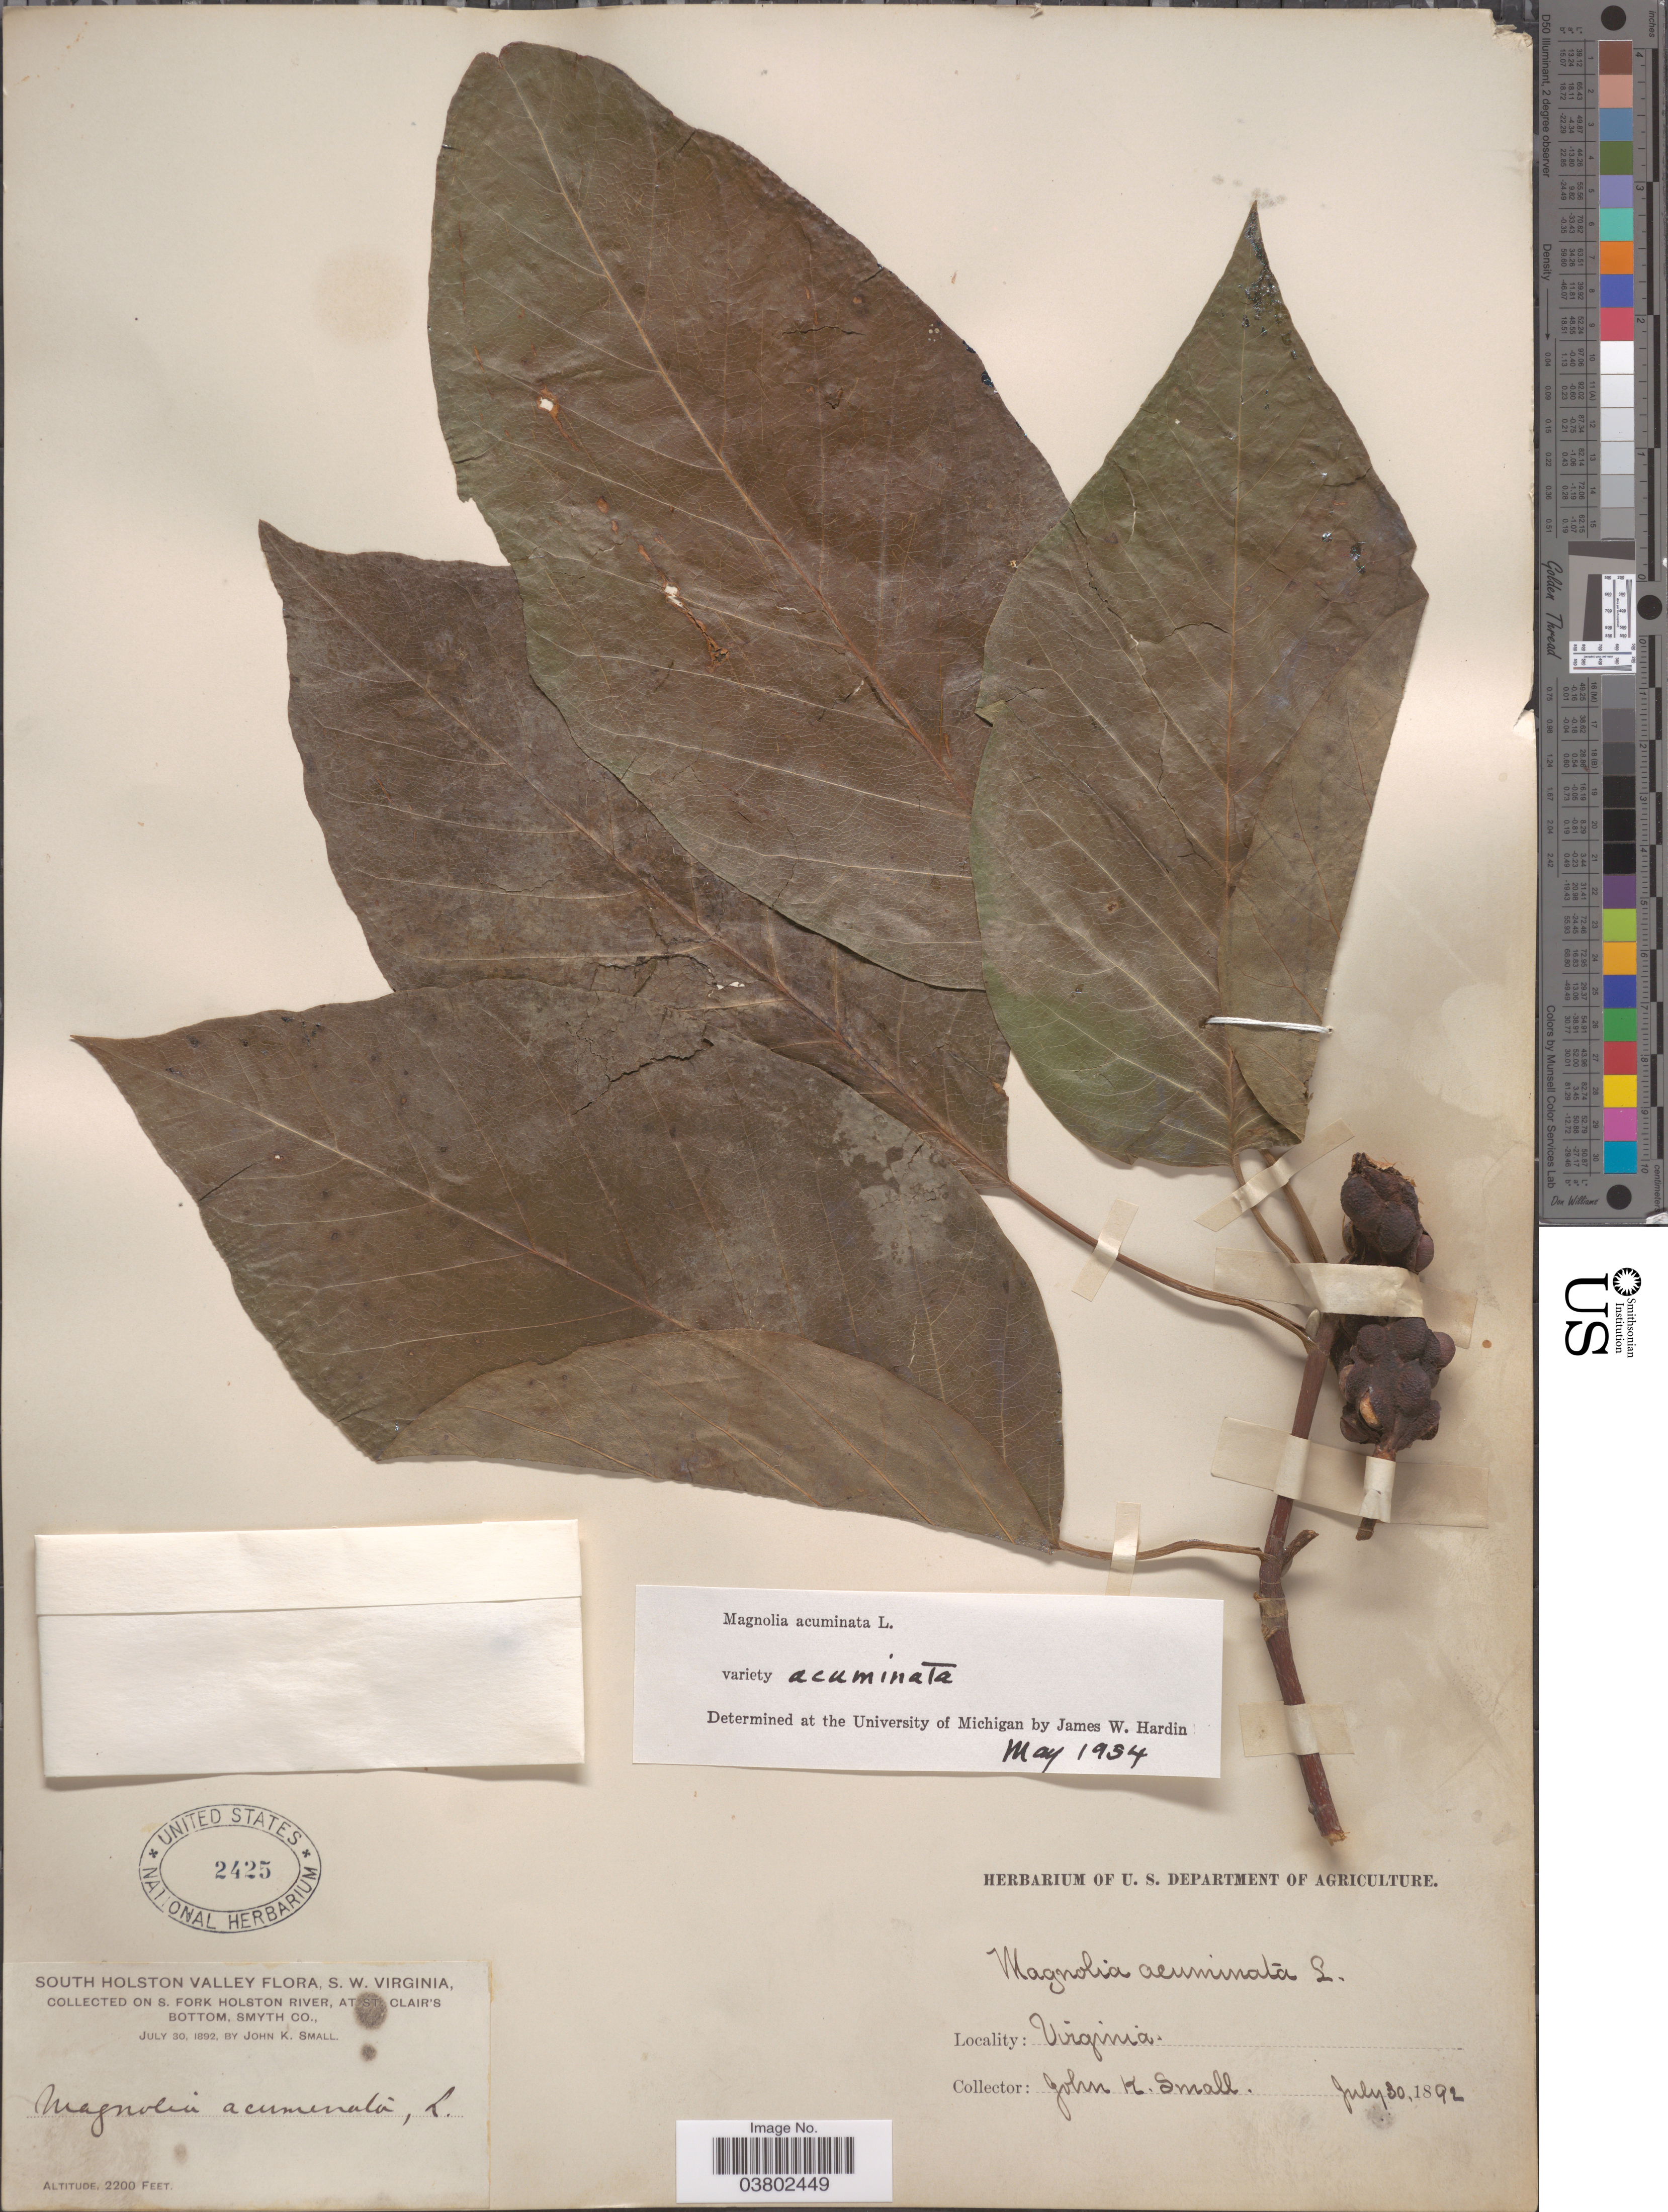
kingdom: Plantae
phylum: Tracheophyta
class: Magnoliopsida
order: Magnoliales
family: Magnoliaceae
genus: Magnolia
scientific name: Magnolia acuminata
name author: (L.) L.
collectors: J. K. Small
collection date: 1892-07-30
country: United States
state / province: Virginia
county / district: Smyth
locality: South Holston Valley, S.W. Virginia. S. Fork Holston River, at St. Clair's Bottom, Smyth Co.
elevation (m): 671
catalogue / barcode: US 2425